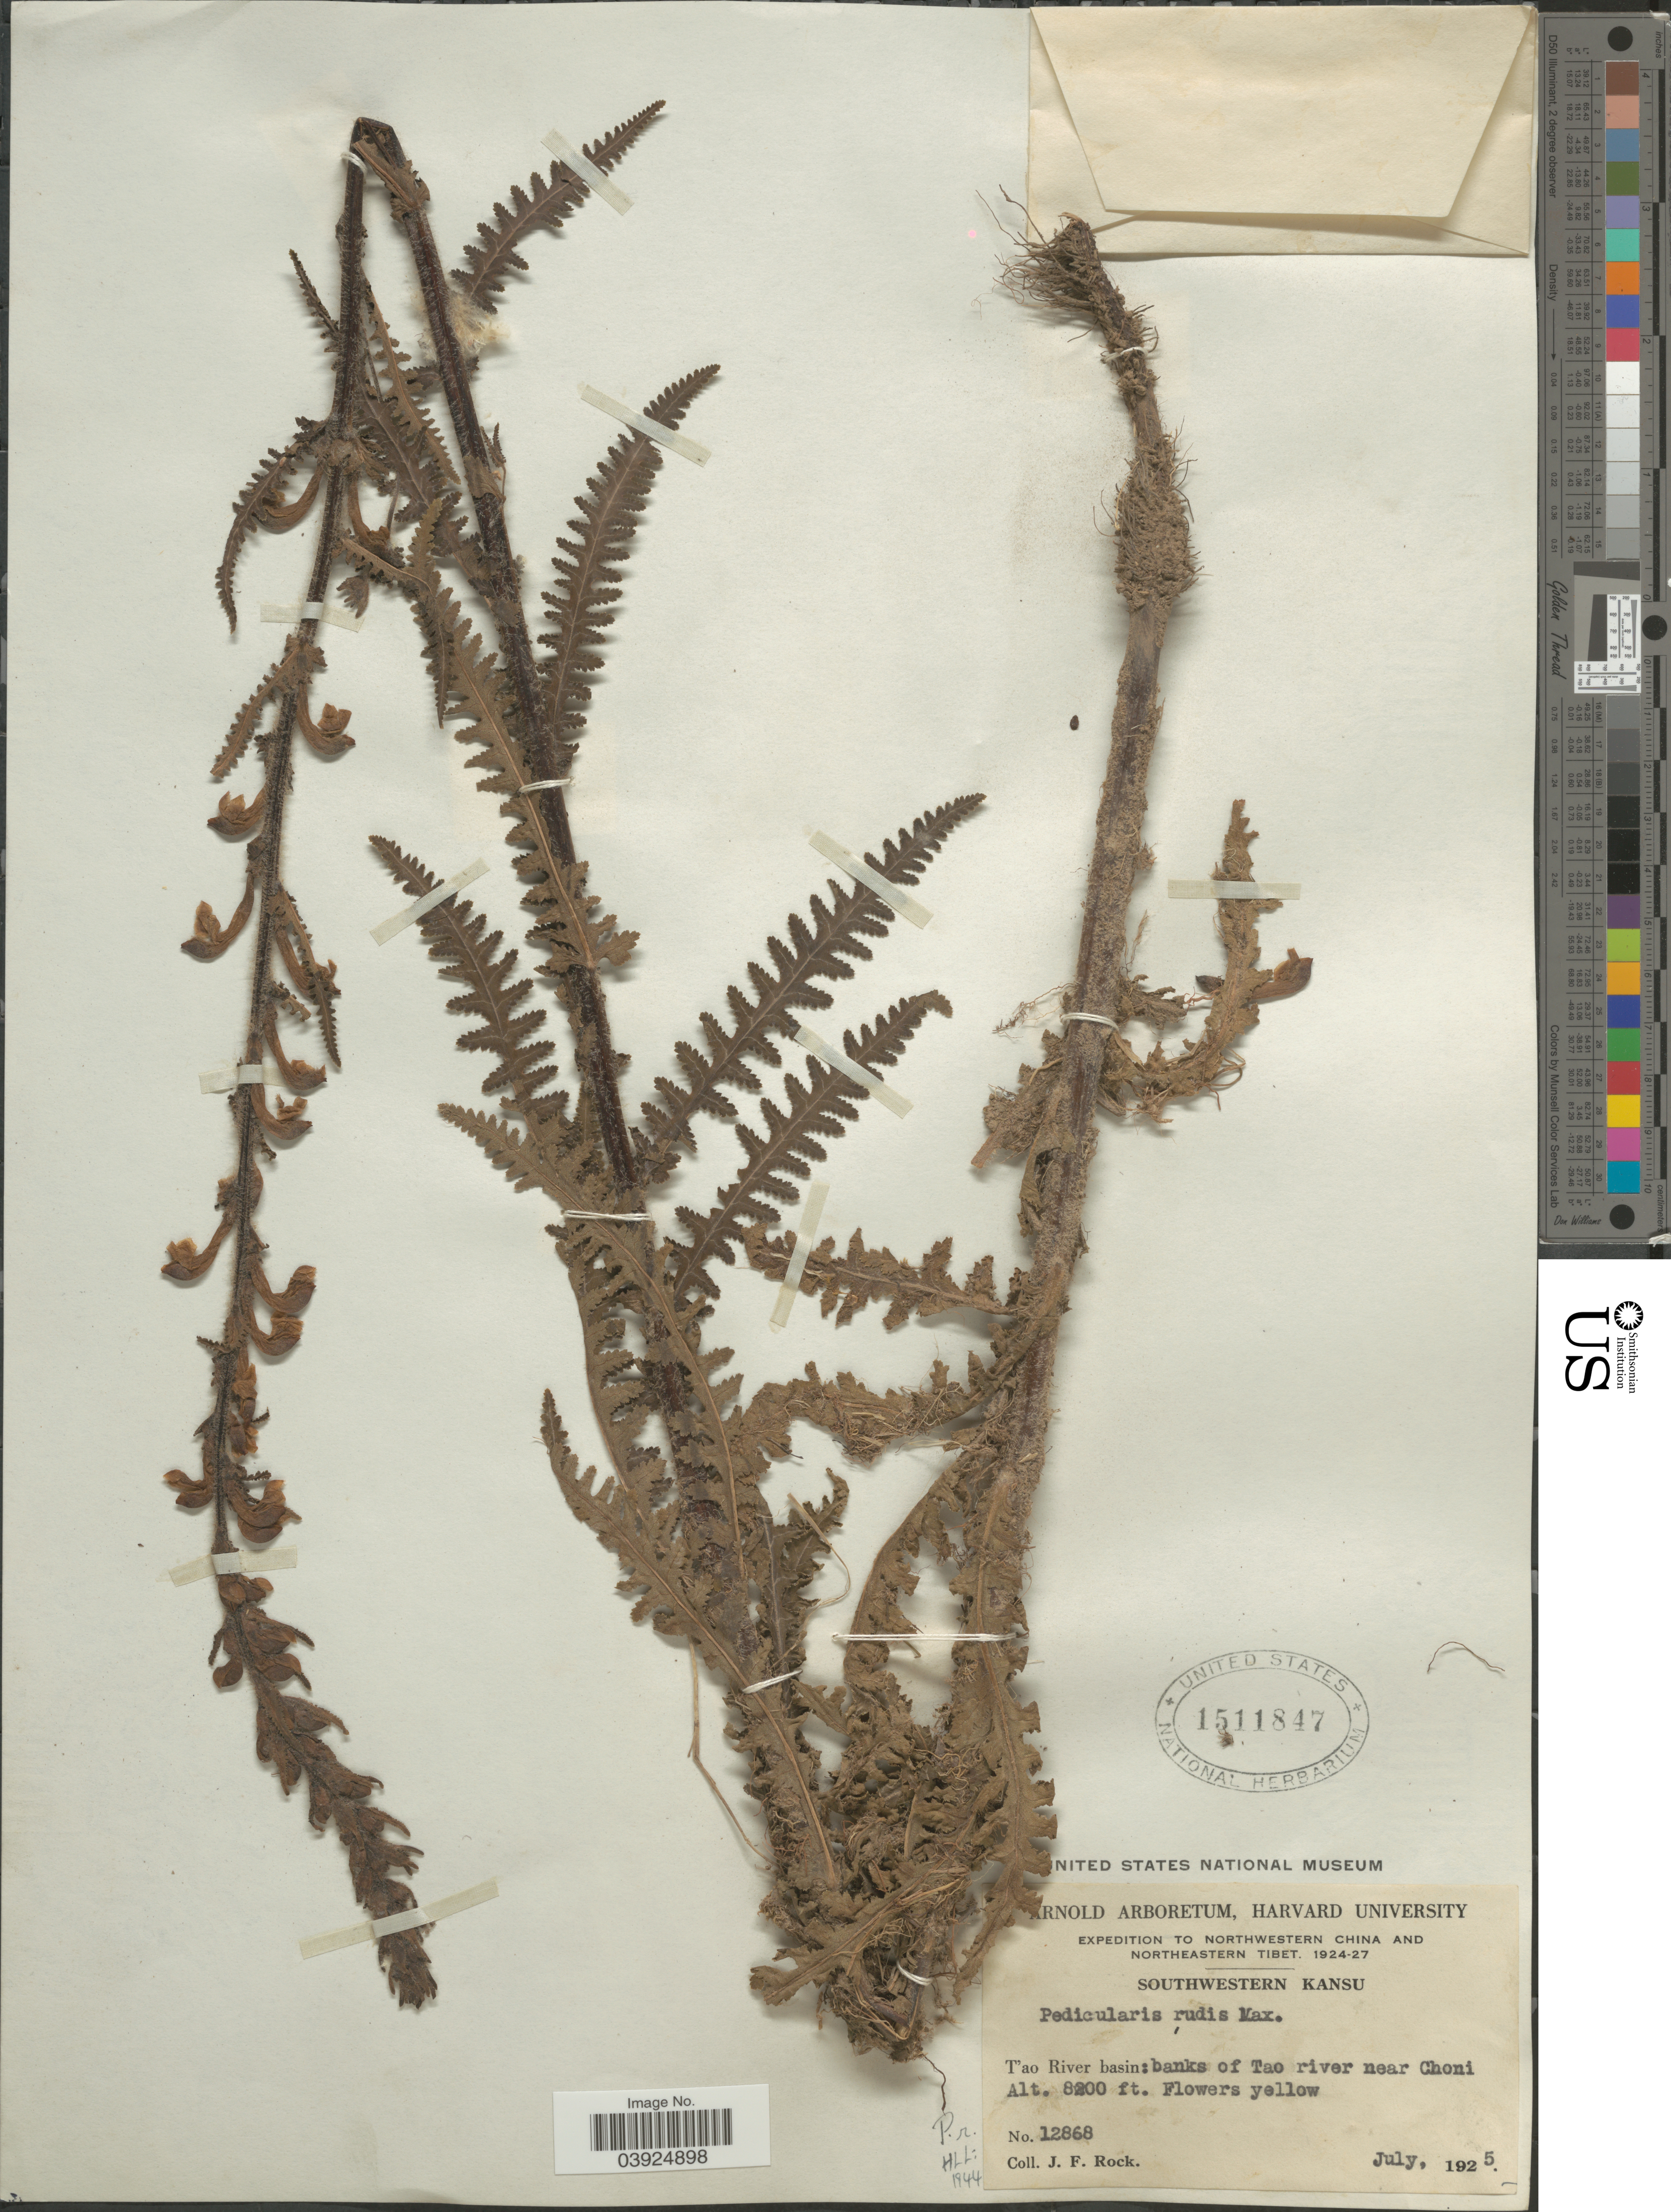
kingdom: Plantae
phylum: Tracheophyta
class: Magnoliopsida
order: Lamiales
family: Orobanchaceae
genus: Pedicularis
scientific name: Pedicularis rudis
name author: Maxim.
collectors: J. Rock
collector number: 12868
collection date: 1925-07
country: China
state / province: Gansu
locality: Northwestern China. Southwestern Kansu. T'ao River basin: banks of Tao river near Choni.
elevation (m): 2499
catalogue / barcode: US 1511847